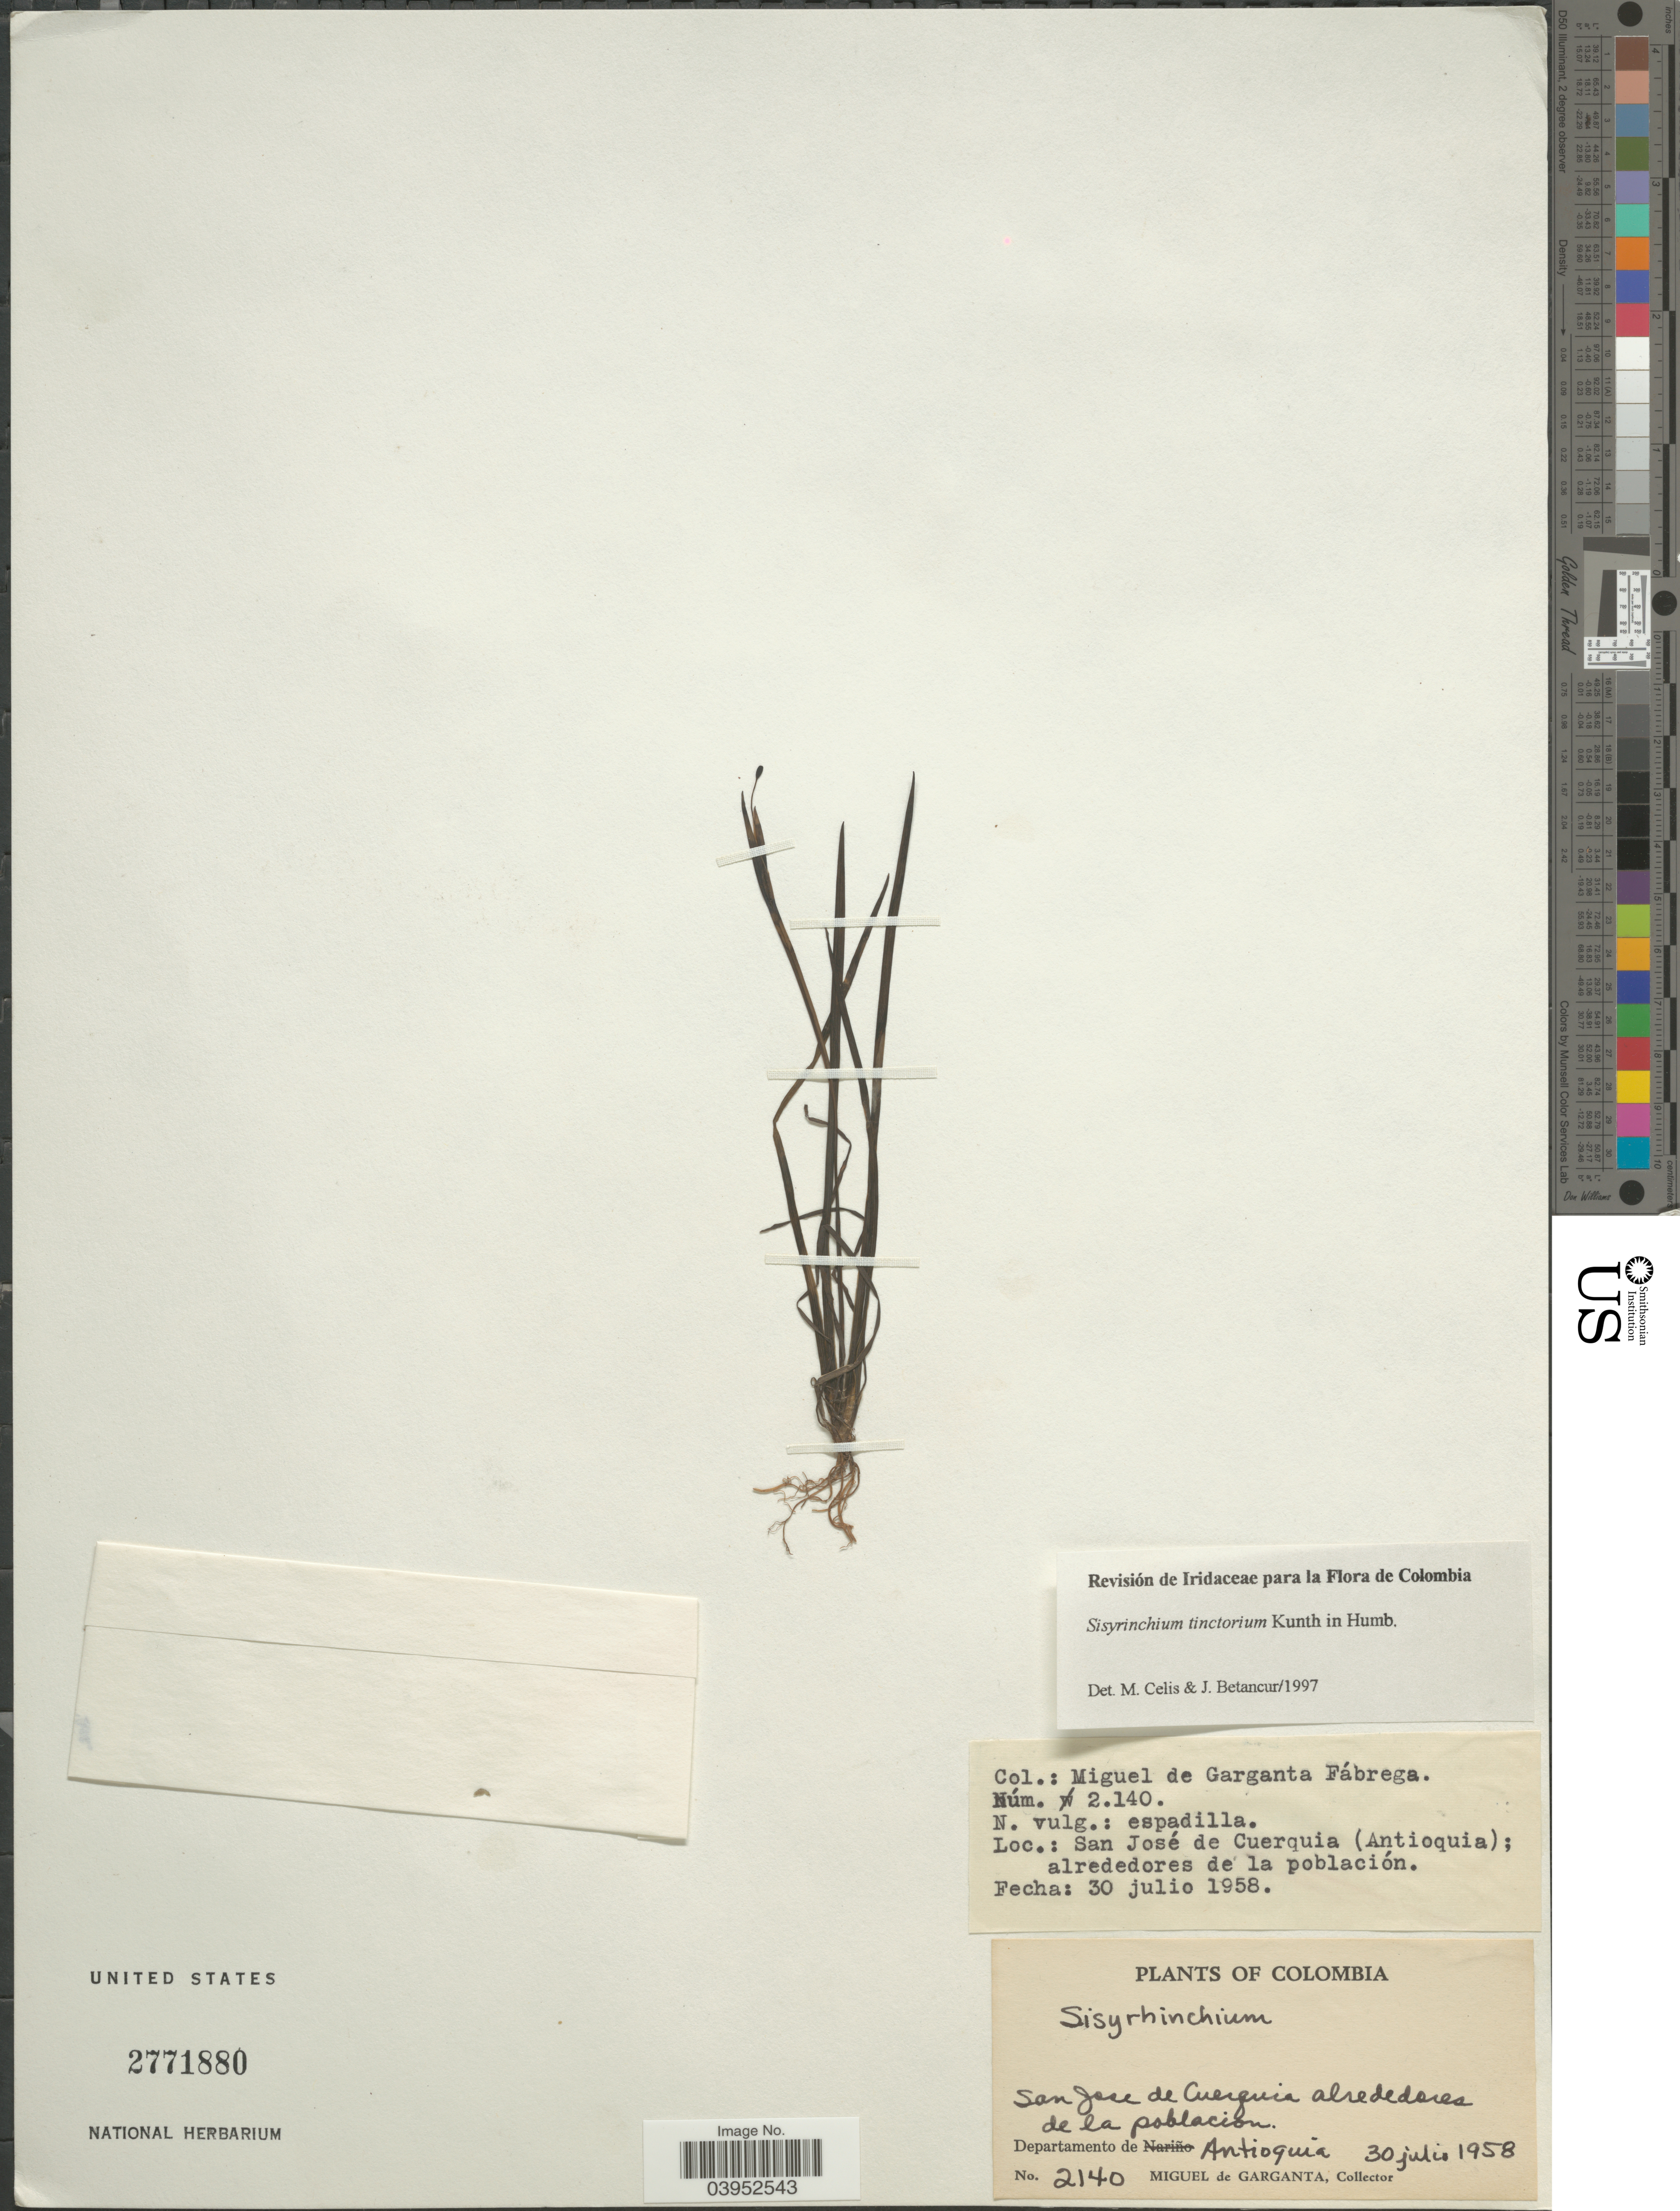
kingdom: Plantae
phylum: Tracheophyta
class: Liliopsida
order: Asparagales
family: Iridaceae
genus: Sisyrinchium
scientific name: Sisyrinchium tinctorium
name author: Kunth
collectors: M. Fabrega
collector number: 2140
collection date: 1958-07-30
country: Colombia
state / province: Antioquia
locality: San Jose de Cuerquia alrededores de la población. Departamento de Antioquia.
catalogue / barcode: US 2771880